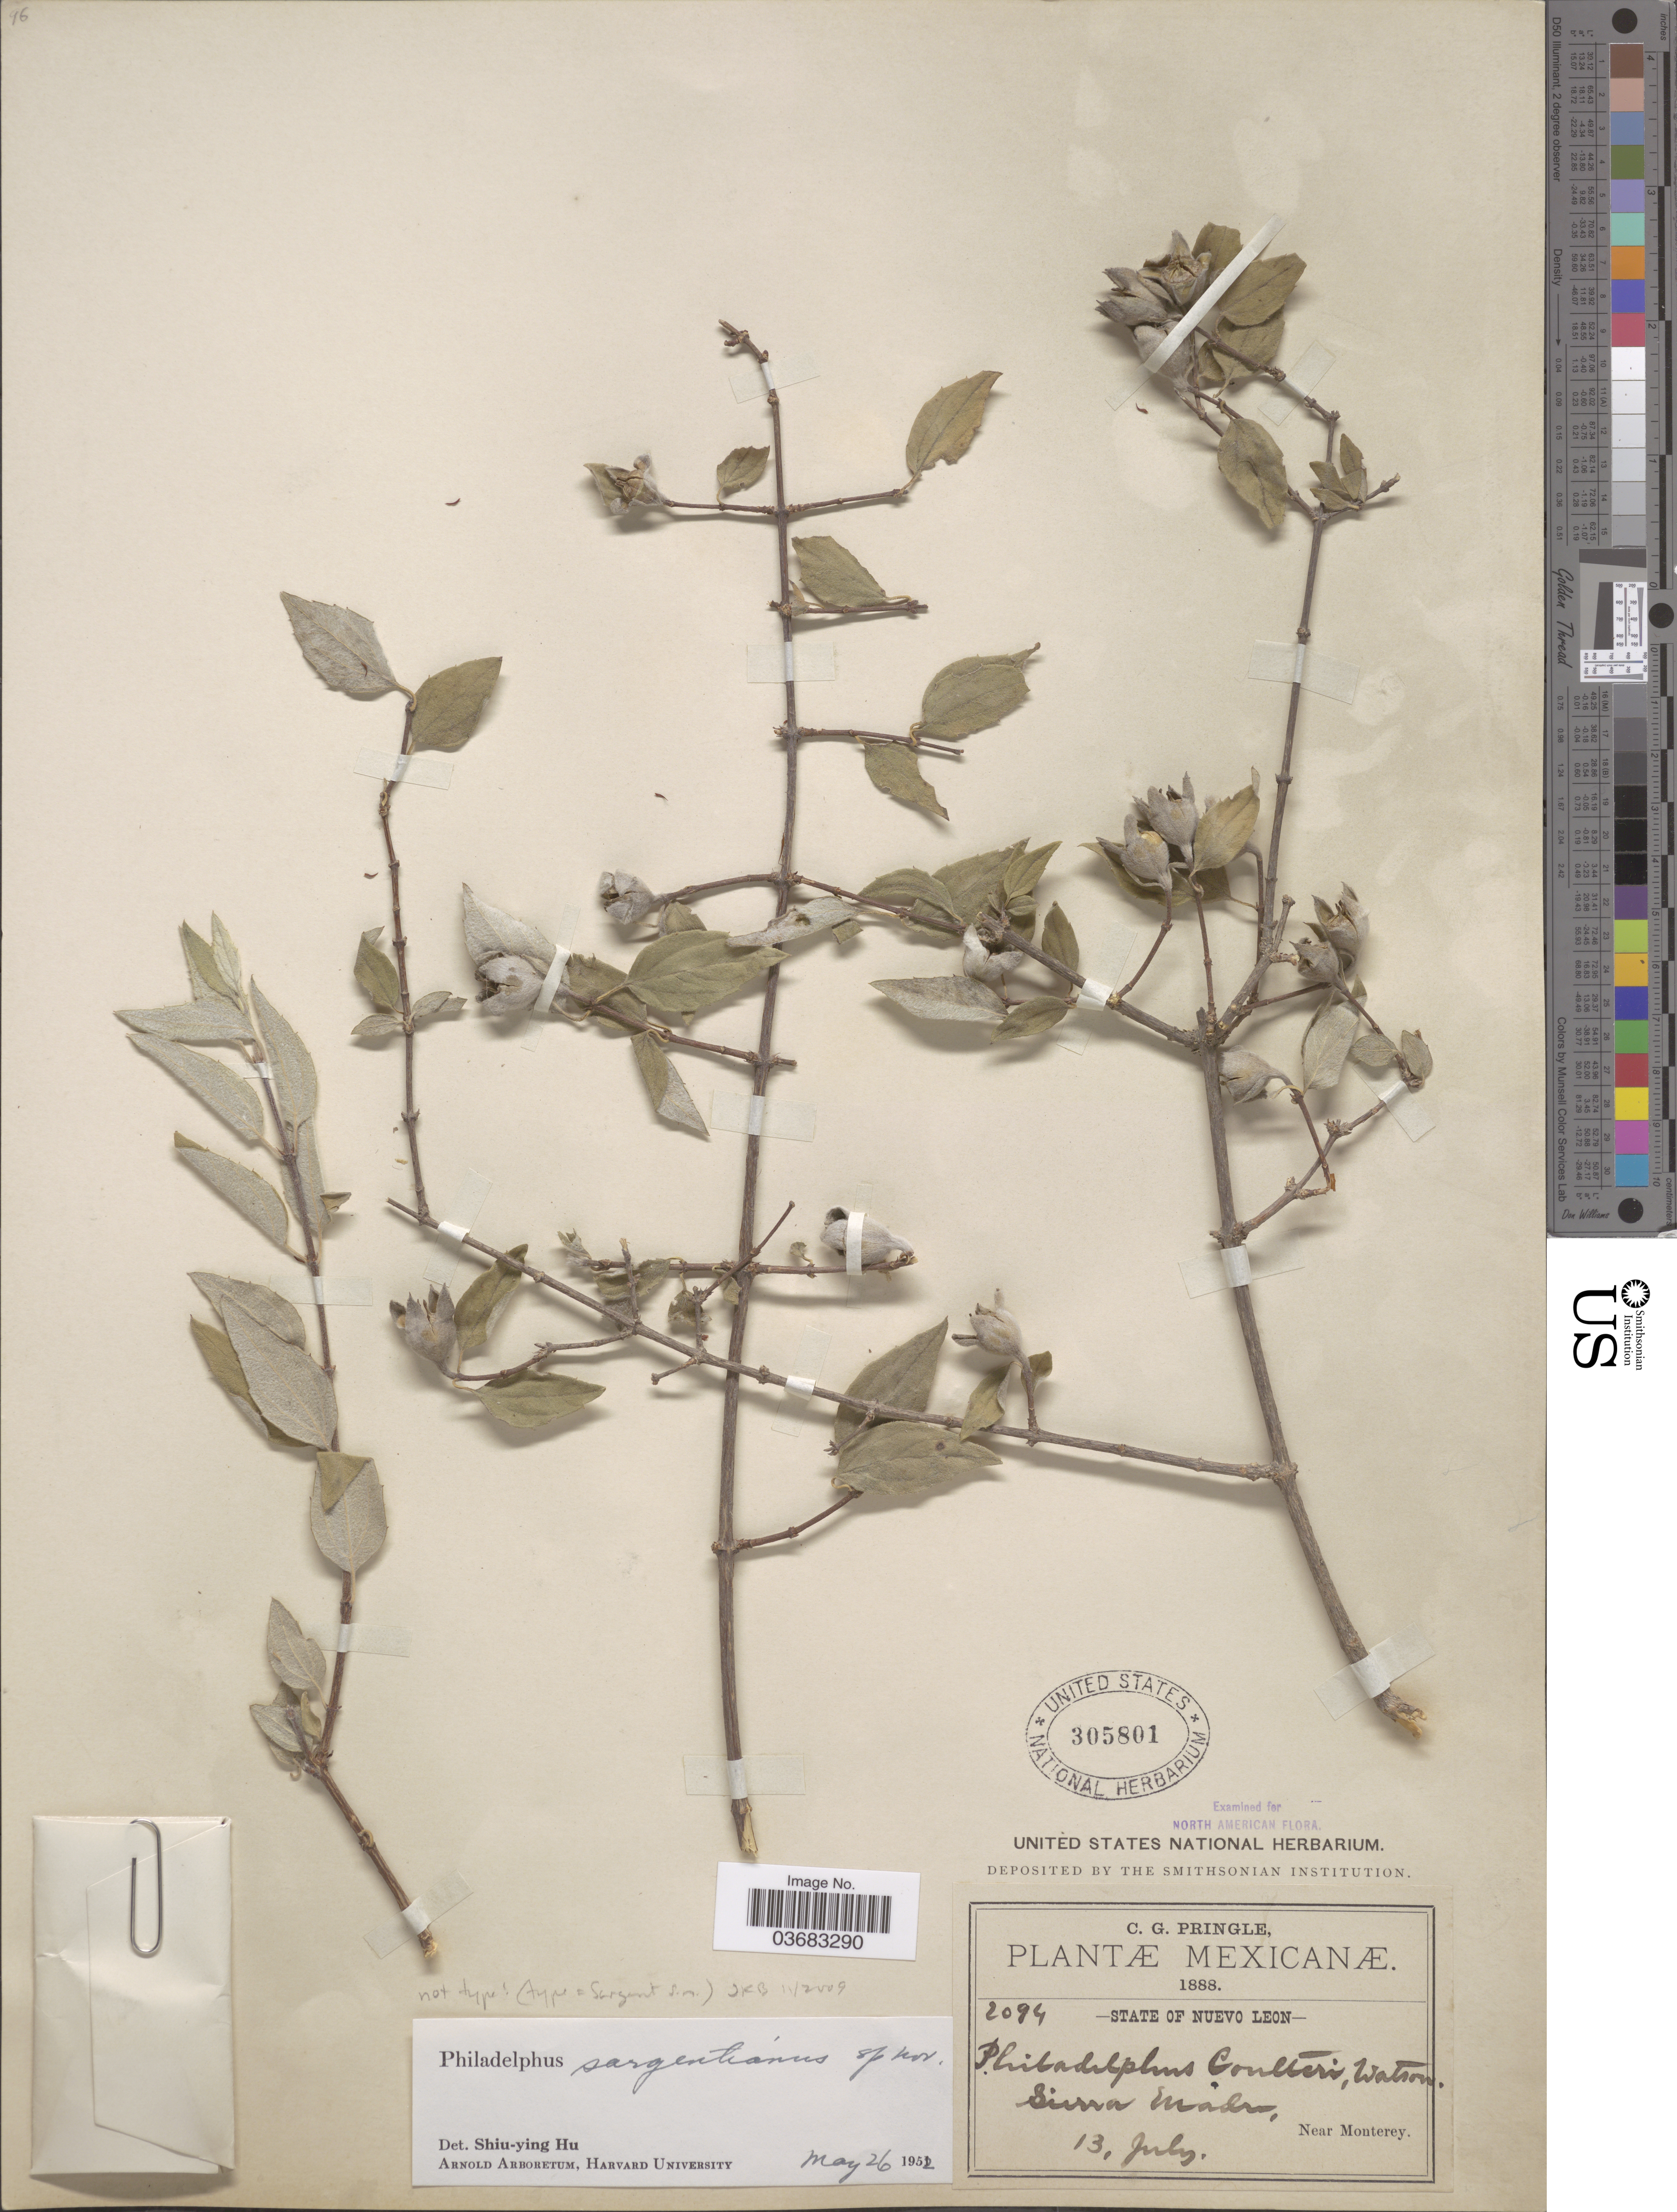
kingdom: Plantae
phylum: Tracheophyta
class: Magnoliopsida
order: Cornales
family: Hydrangeaceae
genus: Philadelphus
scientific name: Philadelphus sargentianus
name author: S.Y. Hu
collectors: C. G. Pringle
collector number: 2094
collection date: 1888-07-13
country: Mexico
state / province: Nuevo León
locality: Sierra Madres, Near Monterey.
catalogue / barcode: US 305801